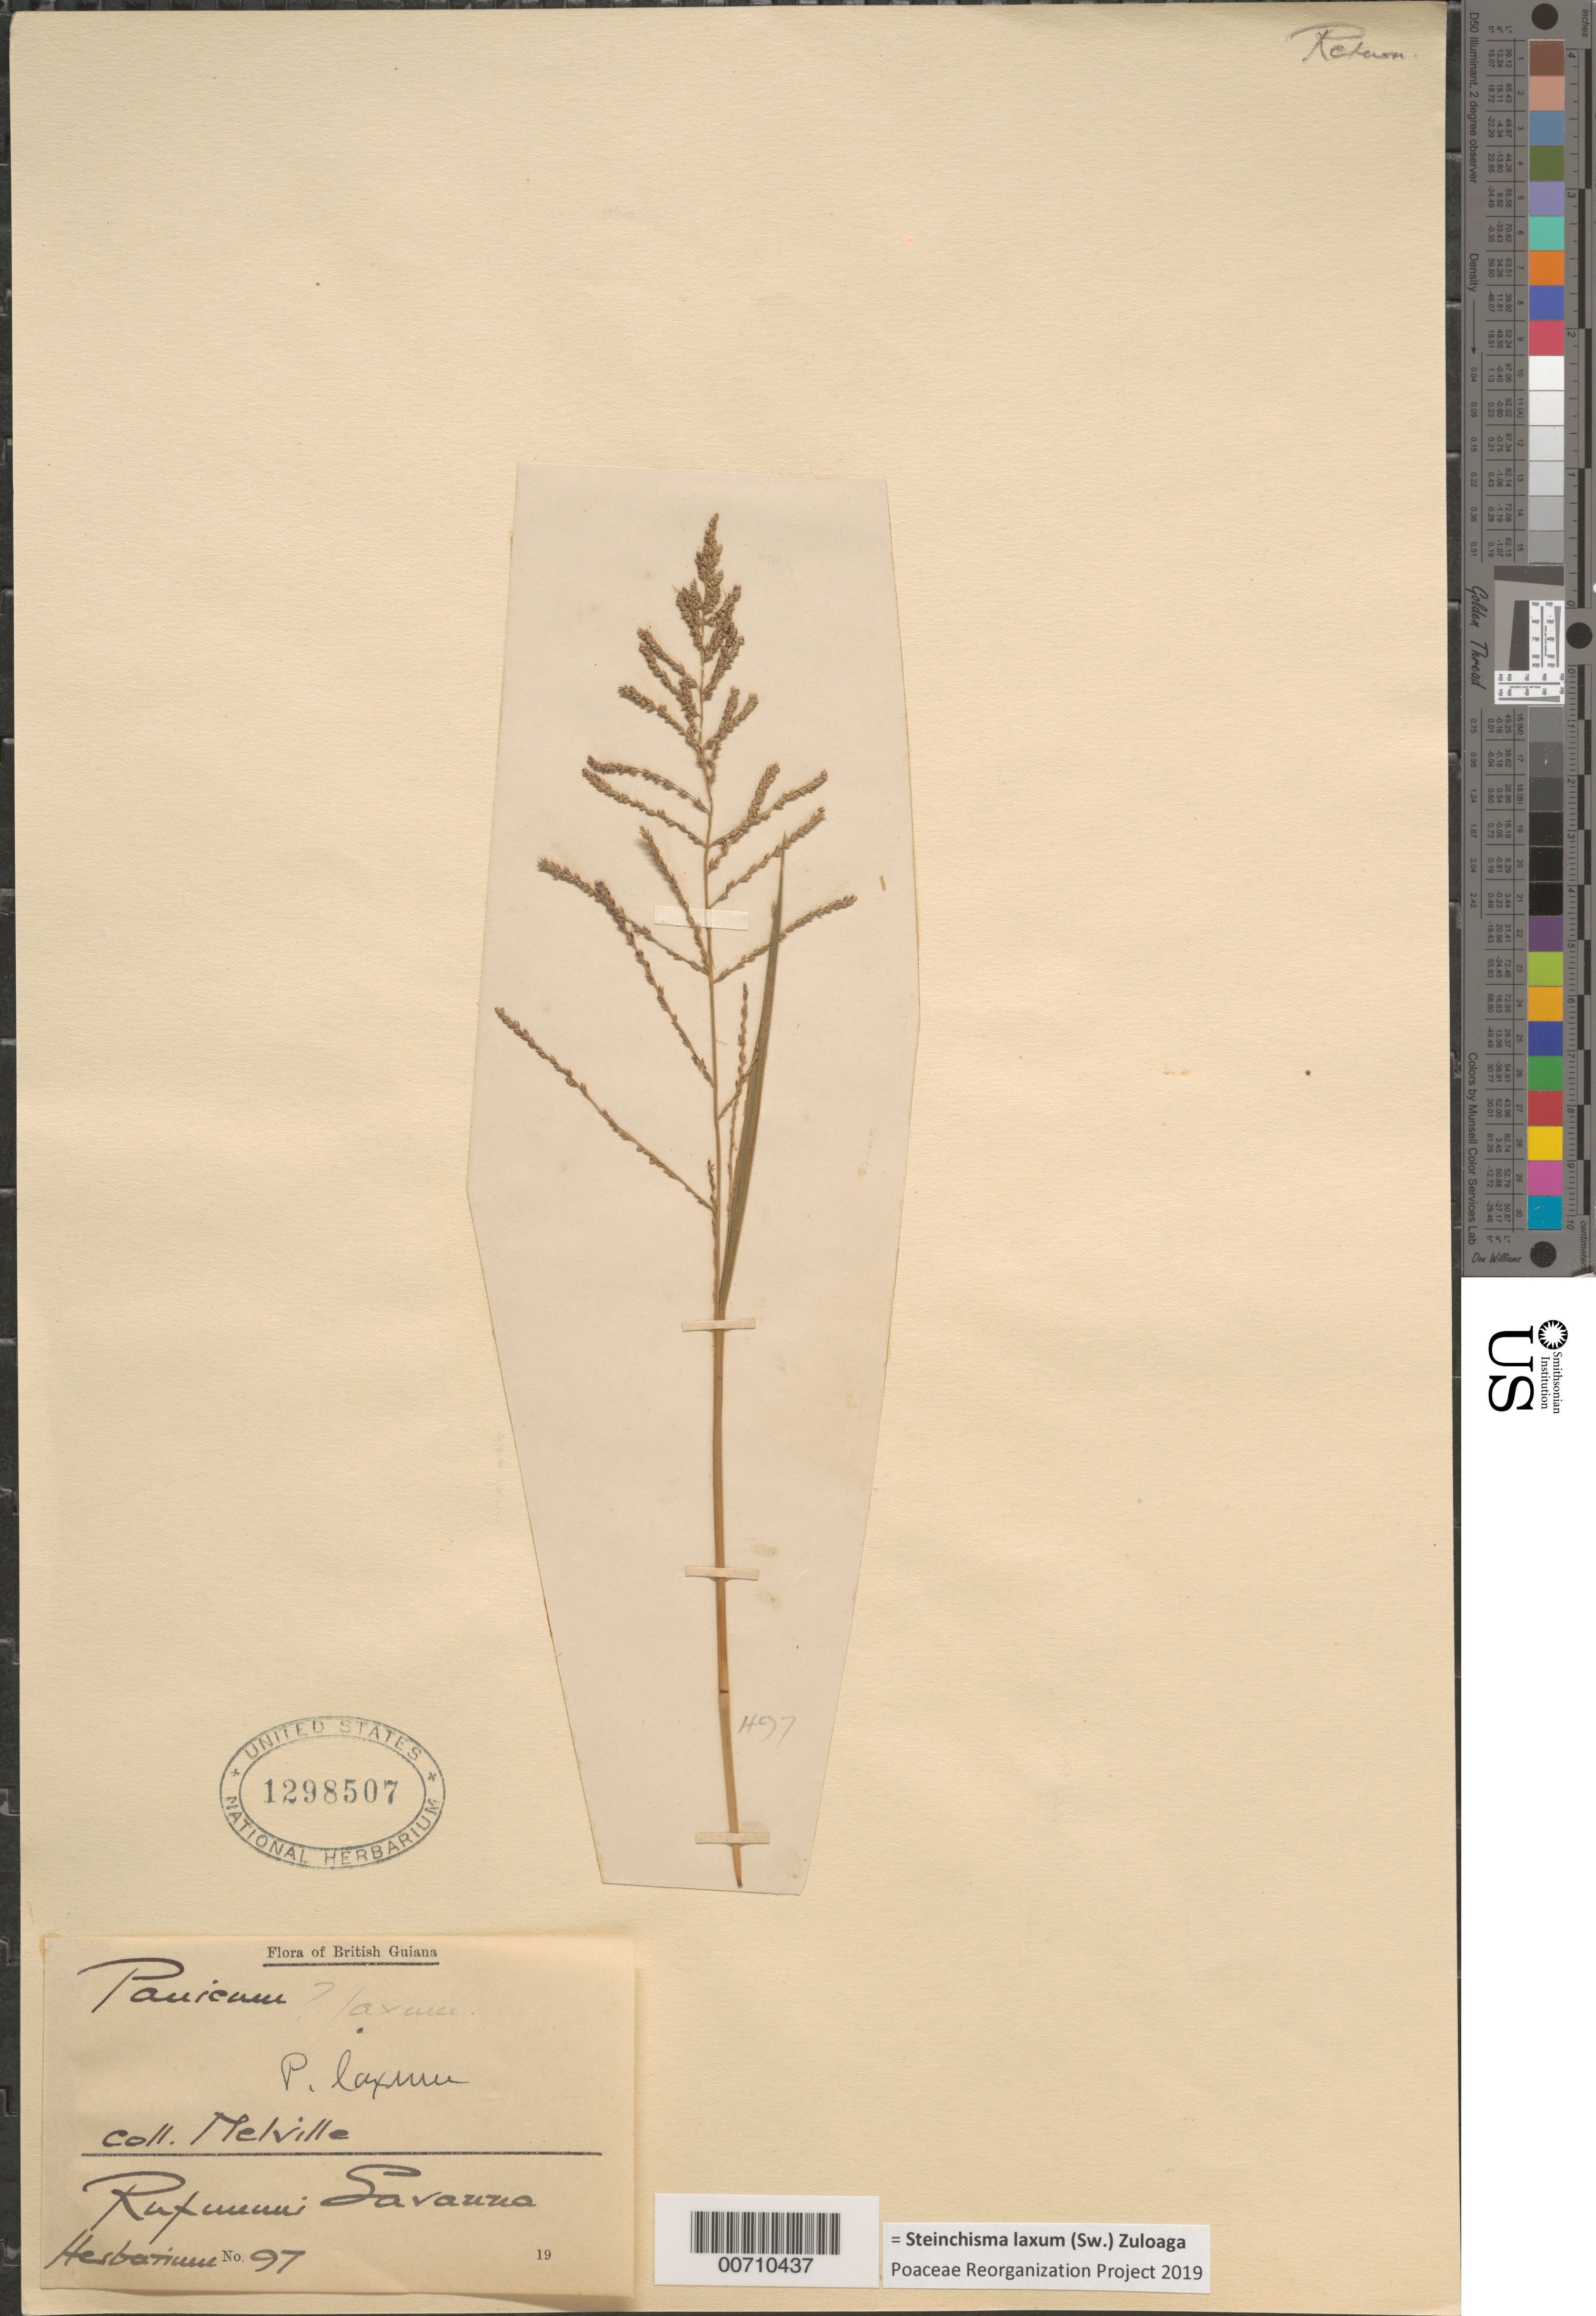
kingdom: Plantae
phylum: Tracheophyta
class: Liliopsida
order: Poales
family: Poaceae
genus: Panicum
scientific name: Panicum laxum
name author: Sw.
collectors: H. Melville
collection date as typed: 19??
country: Guyana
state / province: U. Takutu-U. Essequibo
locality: Rupununi Savanna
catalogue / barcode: US 1298507